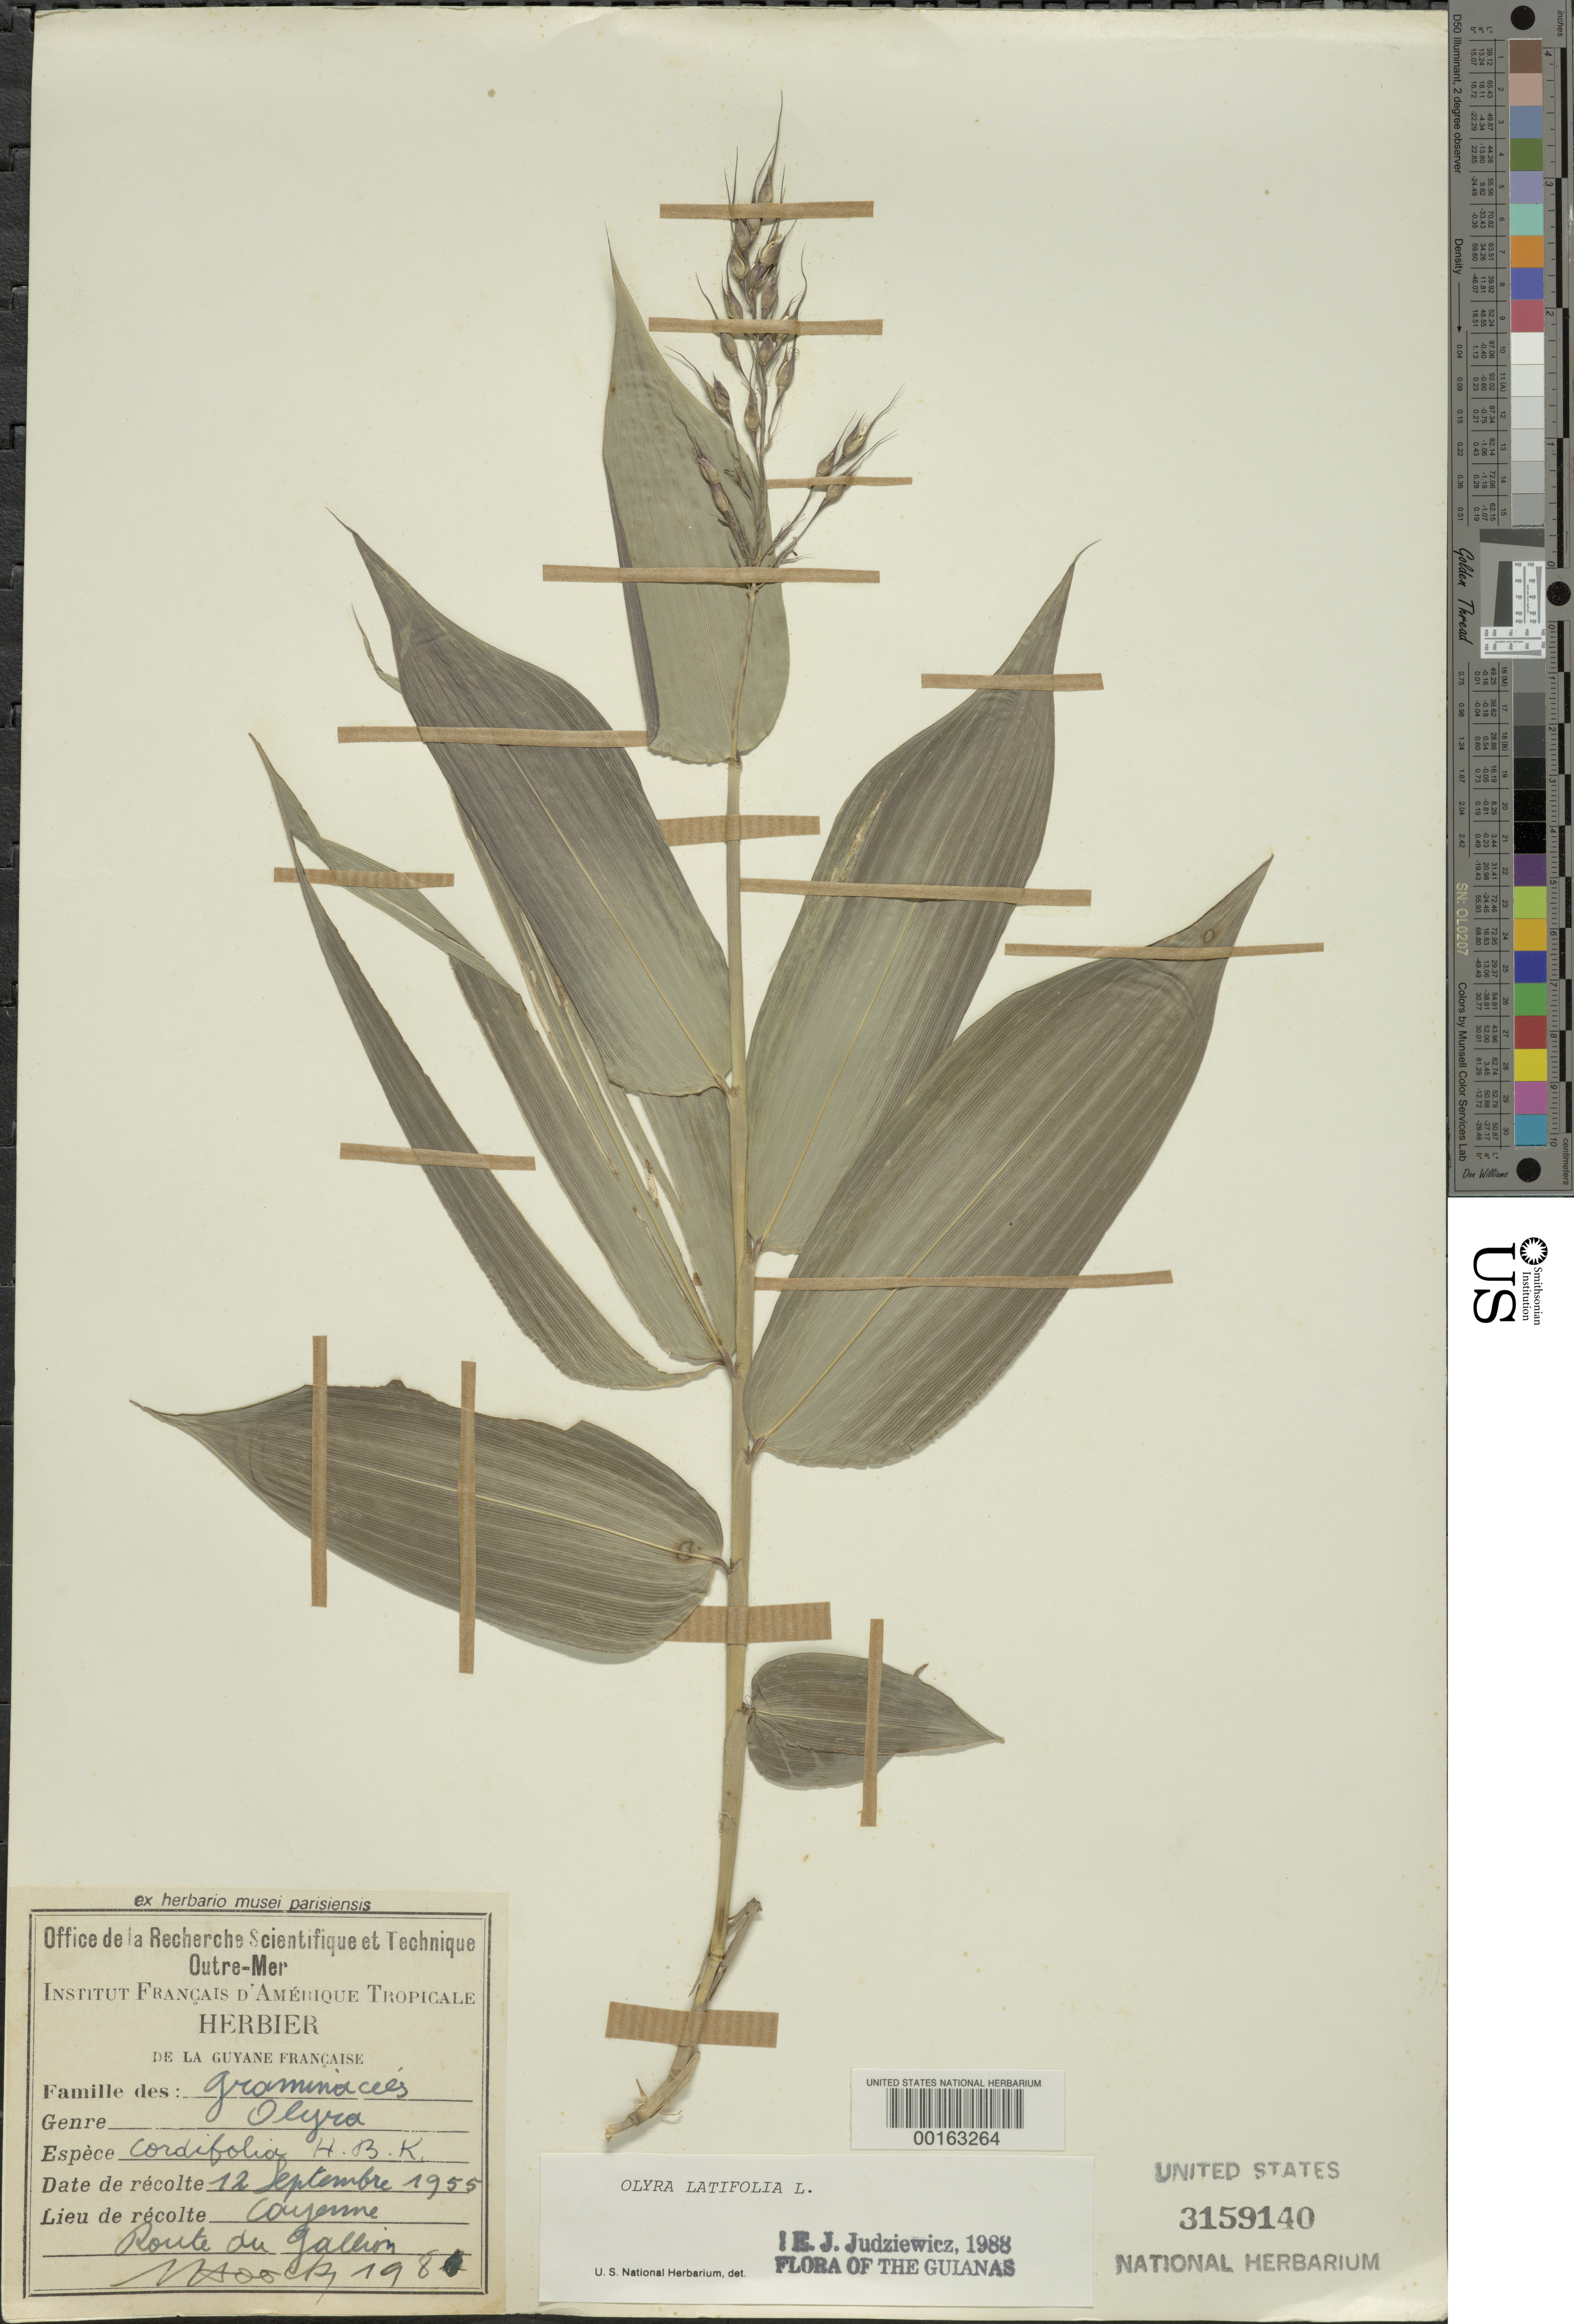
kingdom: Plantae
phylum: Tracheophyta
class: Liliopsida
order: Poales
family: Poaceae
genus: Olyra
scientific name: Olyra latifolia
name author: L.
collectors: J. Hoock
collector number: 198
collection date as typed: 12 Sep 1955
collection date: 1955-09-12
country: French Guiana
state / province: Cayenne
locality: Road to gallion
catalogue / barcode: US 3159140